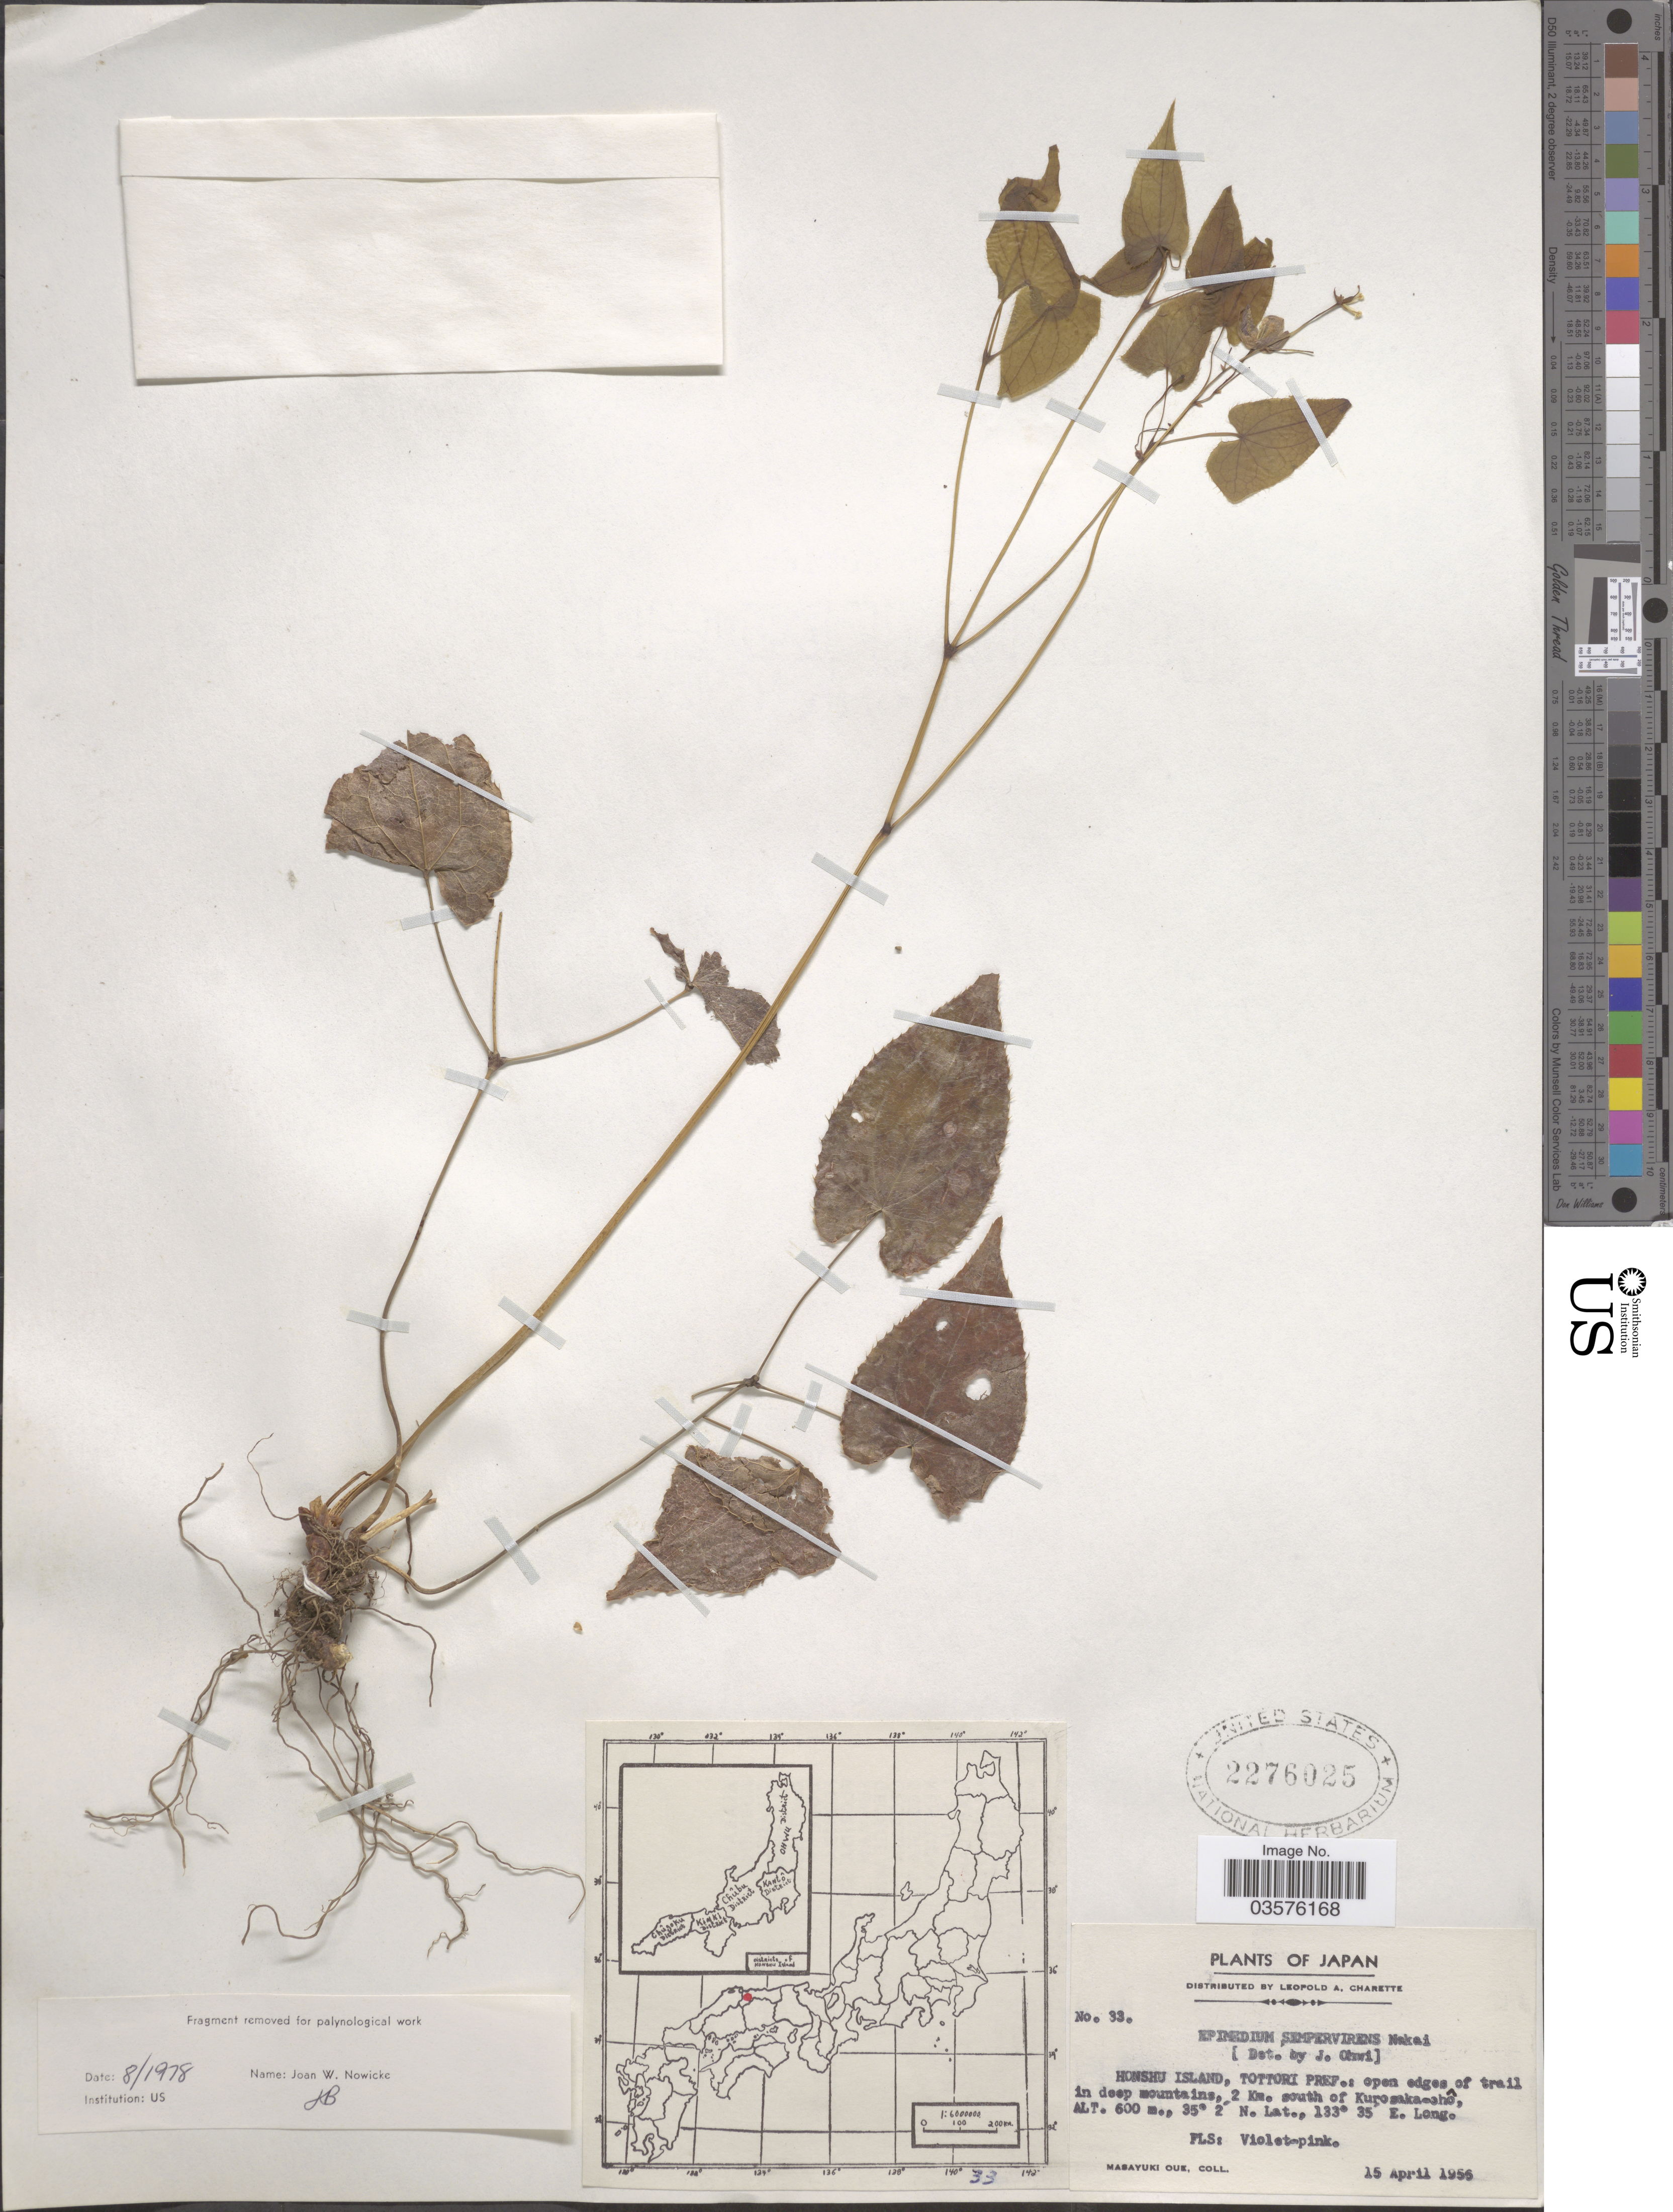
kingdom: Plantae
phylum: Tracheophyta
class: Magnoliopsida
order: Ranunculales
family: Berberidaceae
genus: Epimedium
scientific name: Epimedium sempervirens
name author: Nakai ex F. Maek.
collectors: M. Oue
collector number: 33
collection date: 1956-04-15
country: Japan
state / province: Tottori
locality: Honshu Island, Tottori Pref.: Open edges of trail in deep mountains, 2 Km. south of Kurosaka-ohô.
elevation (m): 600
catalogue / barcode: US 2276025